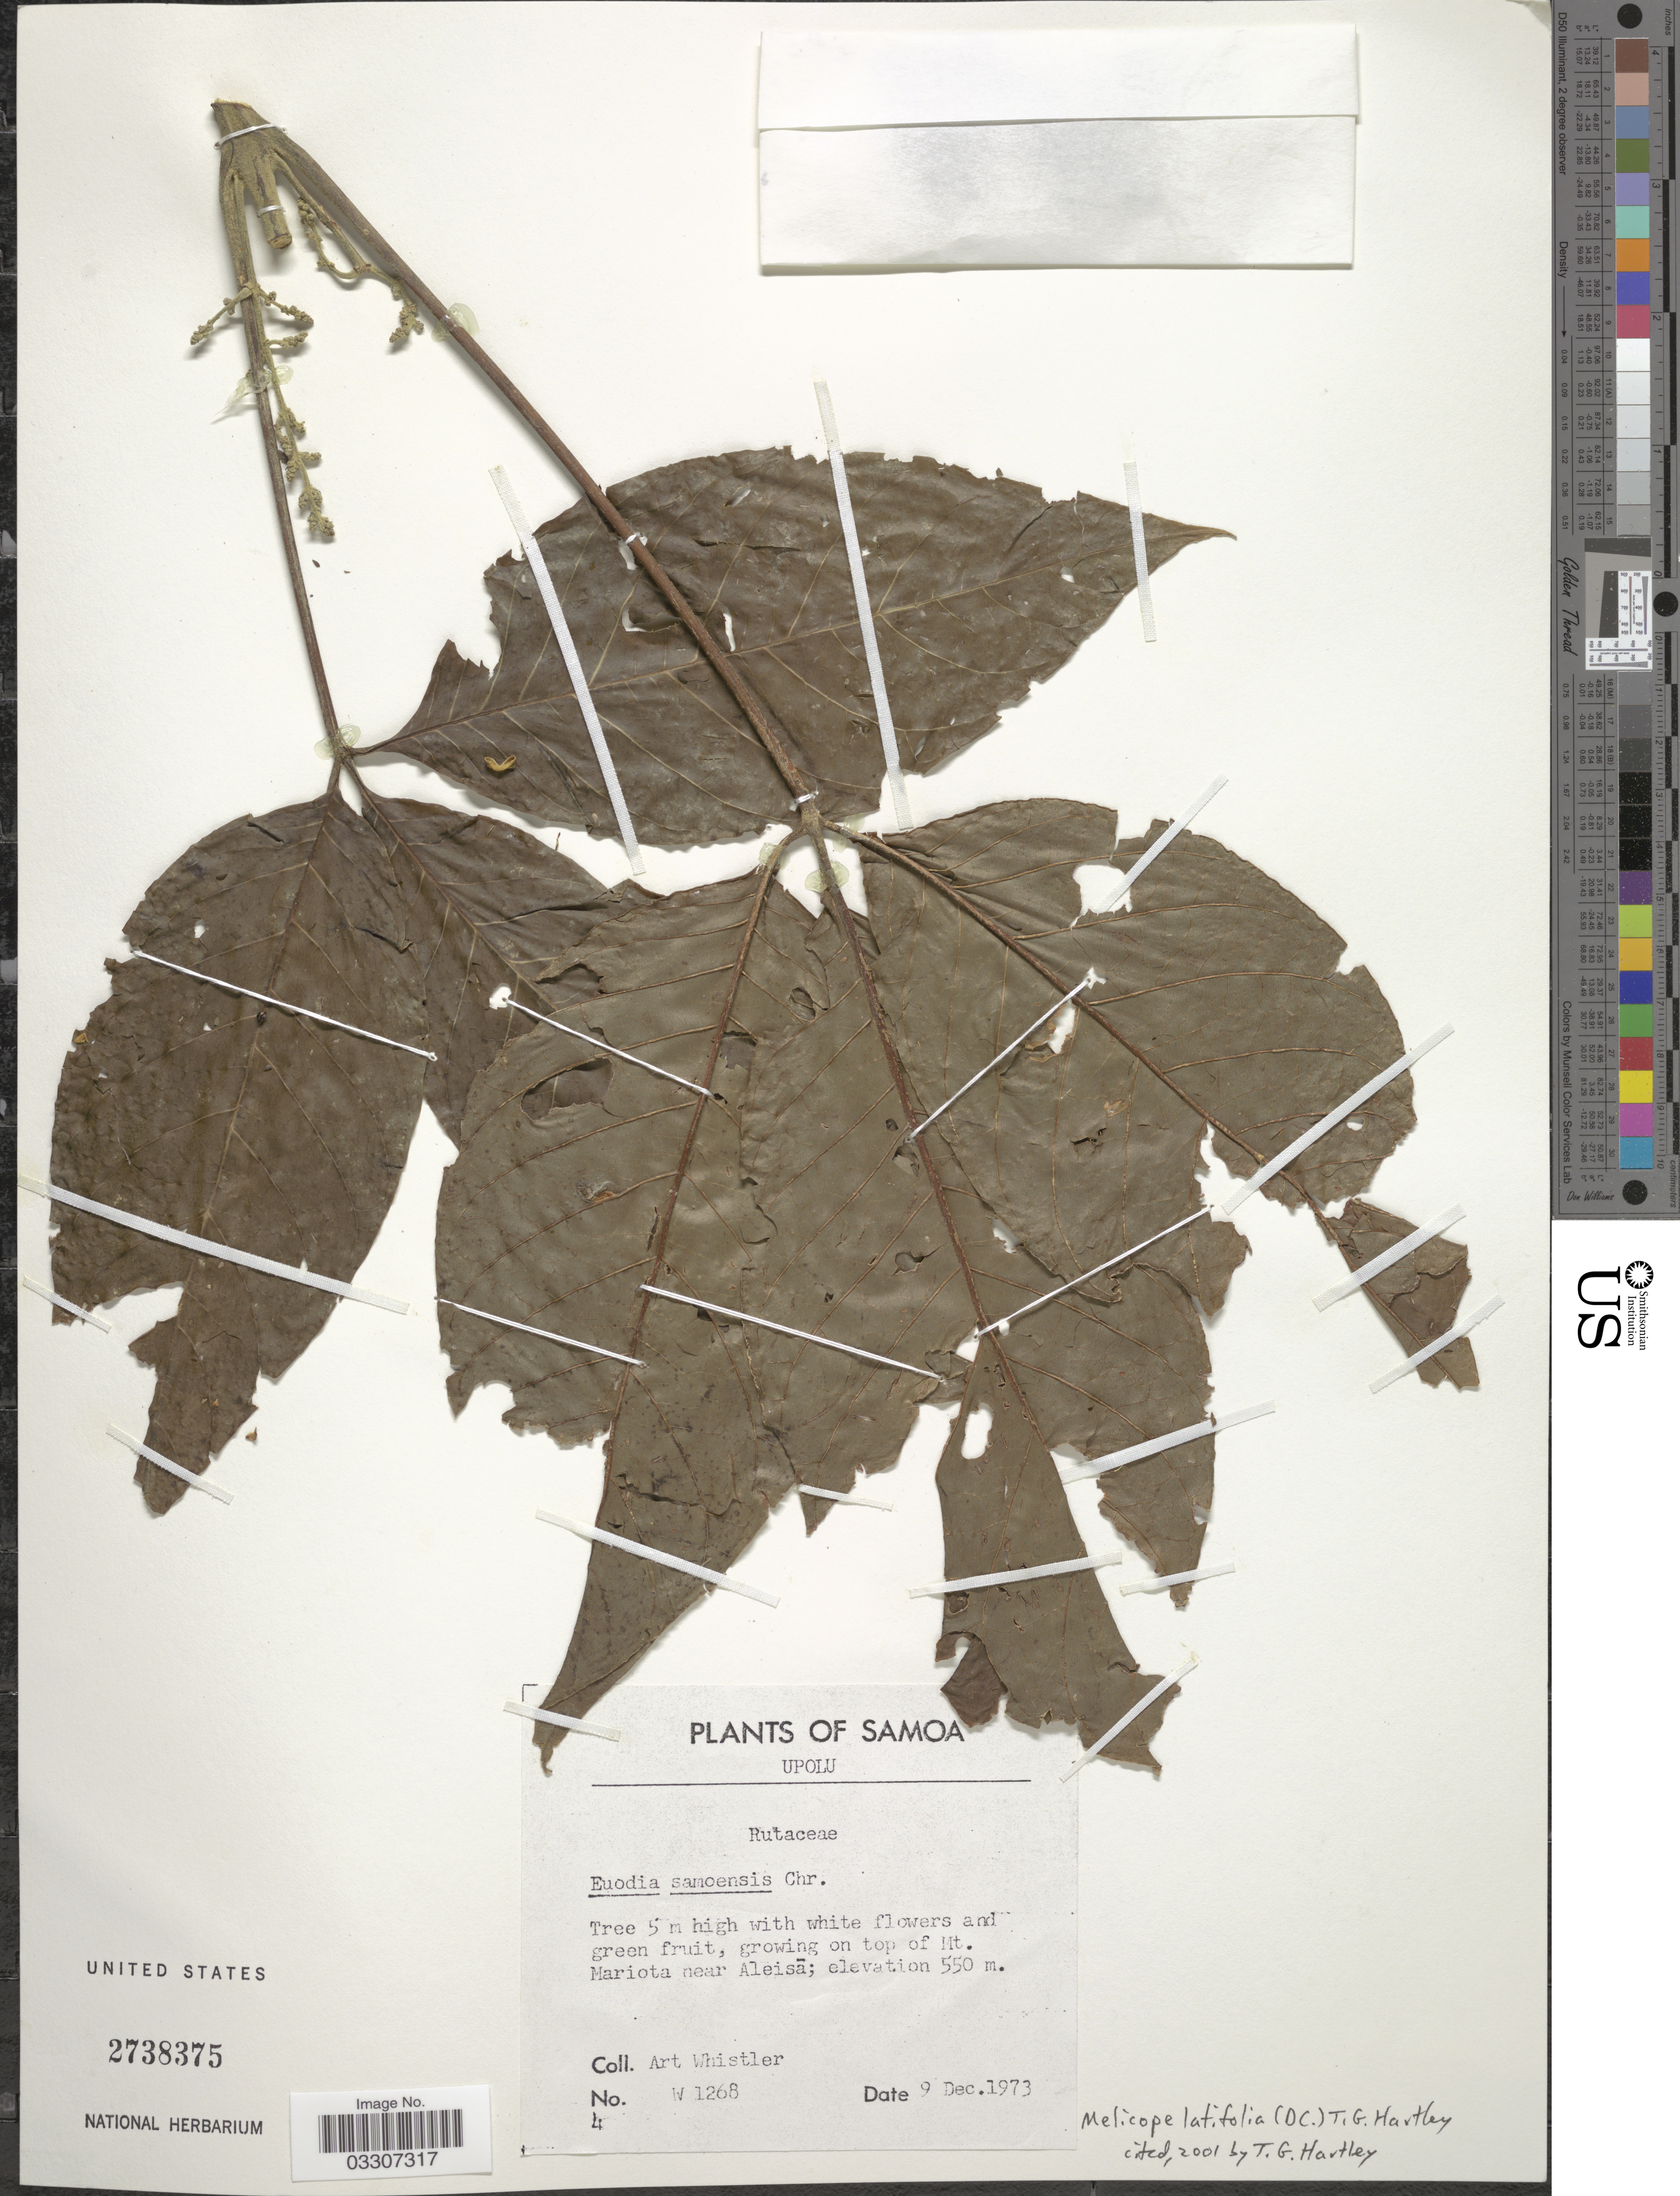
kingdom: Plantae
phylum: Tracheophyta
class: Magnoliopsida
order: Sapindales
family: Rutaceae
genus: Melicope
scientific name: Melicope latifolia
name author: (DC.) T.G. Hartley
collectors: A. Whistler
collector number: W1268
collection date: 1973-12-09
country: Samoa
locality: Samoa. Upolu. On top of Mt. Mariota near Aleisā.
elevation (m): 550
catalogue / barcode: US 2738375